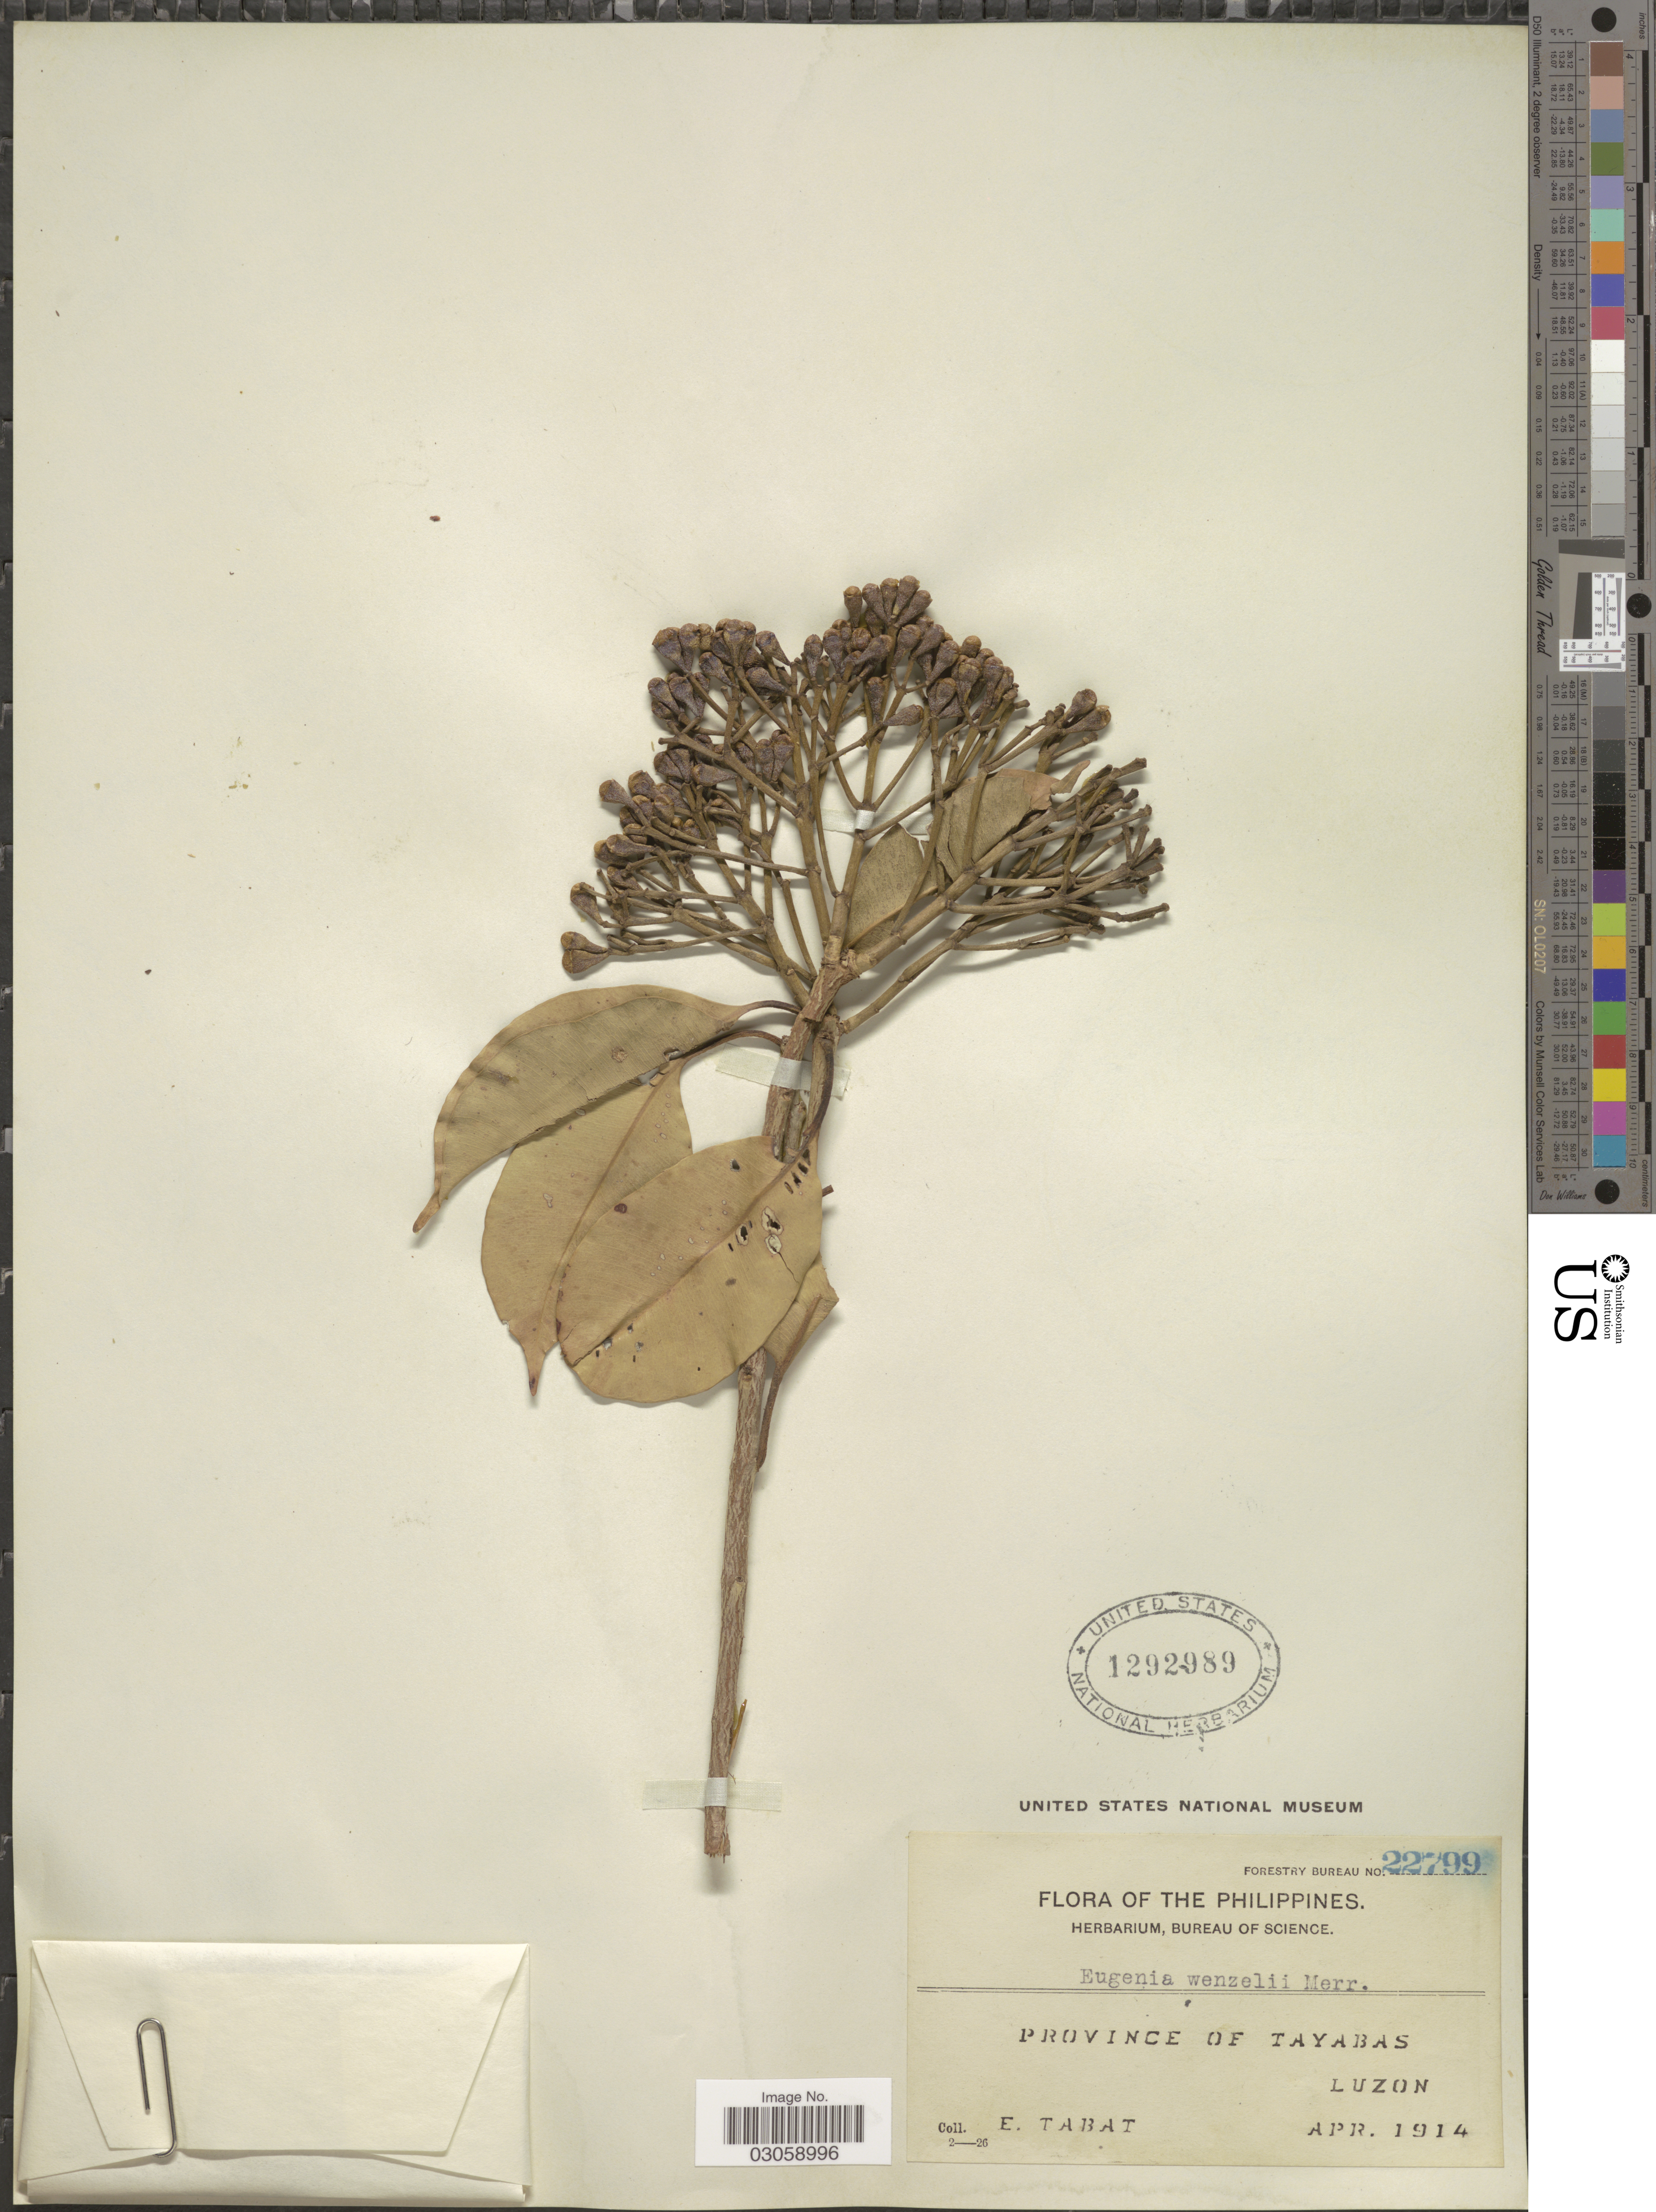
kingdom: Plantae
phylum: Tracheophyta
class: Magnoliopsida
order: Myrtales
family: Myrtaceae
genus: Syzygium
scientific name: Syzygium wenzelii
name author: (Merr.) Merr.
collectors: E. Tabat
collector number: Forestry Bureau 22799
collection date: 1914-04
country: Philippines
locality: Province of Tayabas, Luzon.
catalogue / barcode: US 1292989